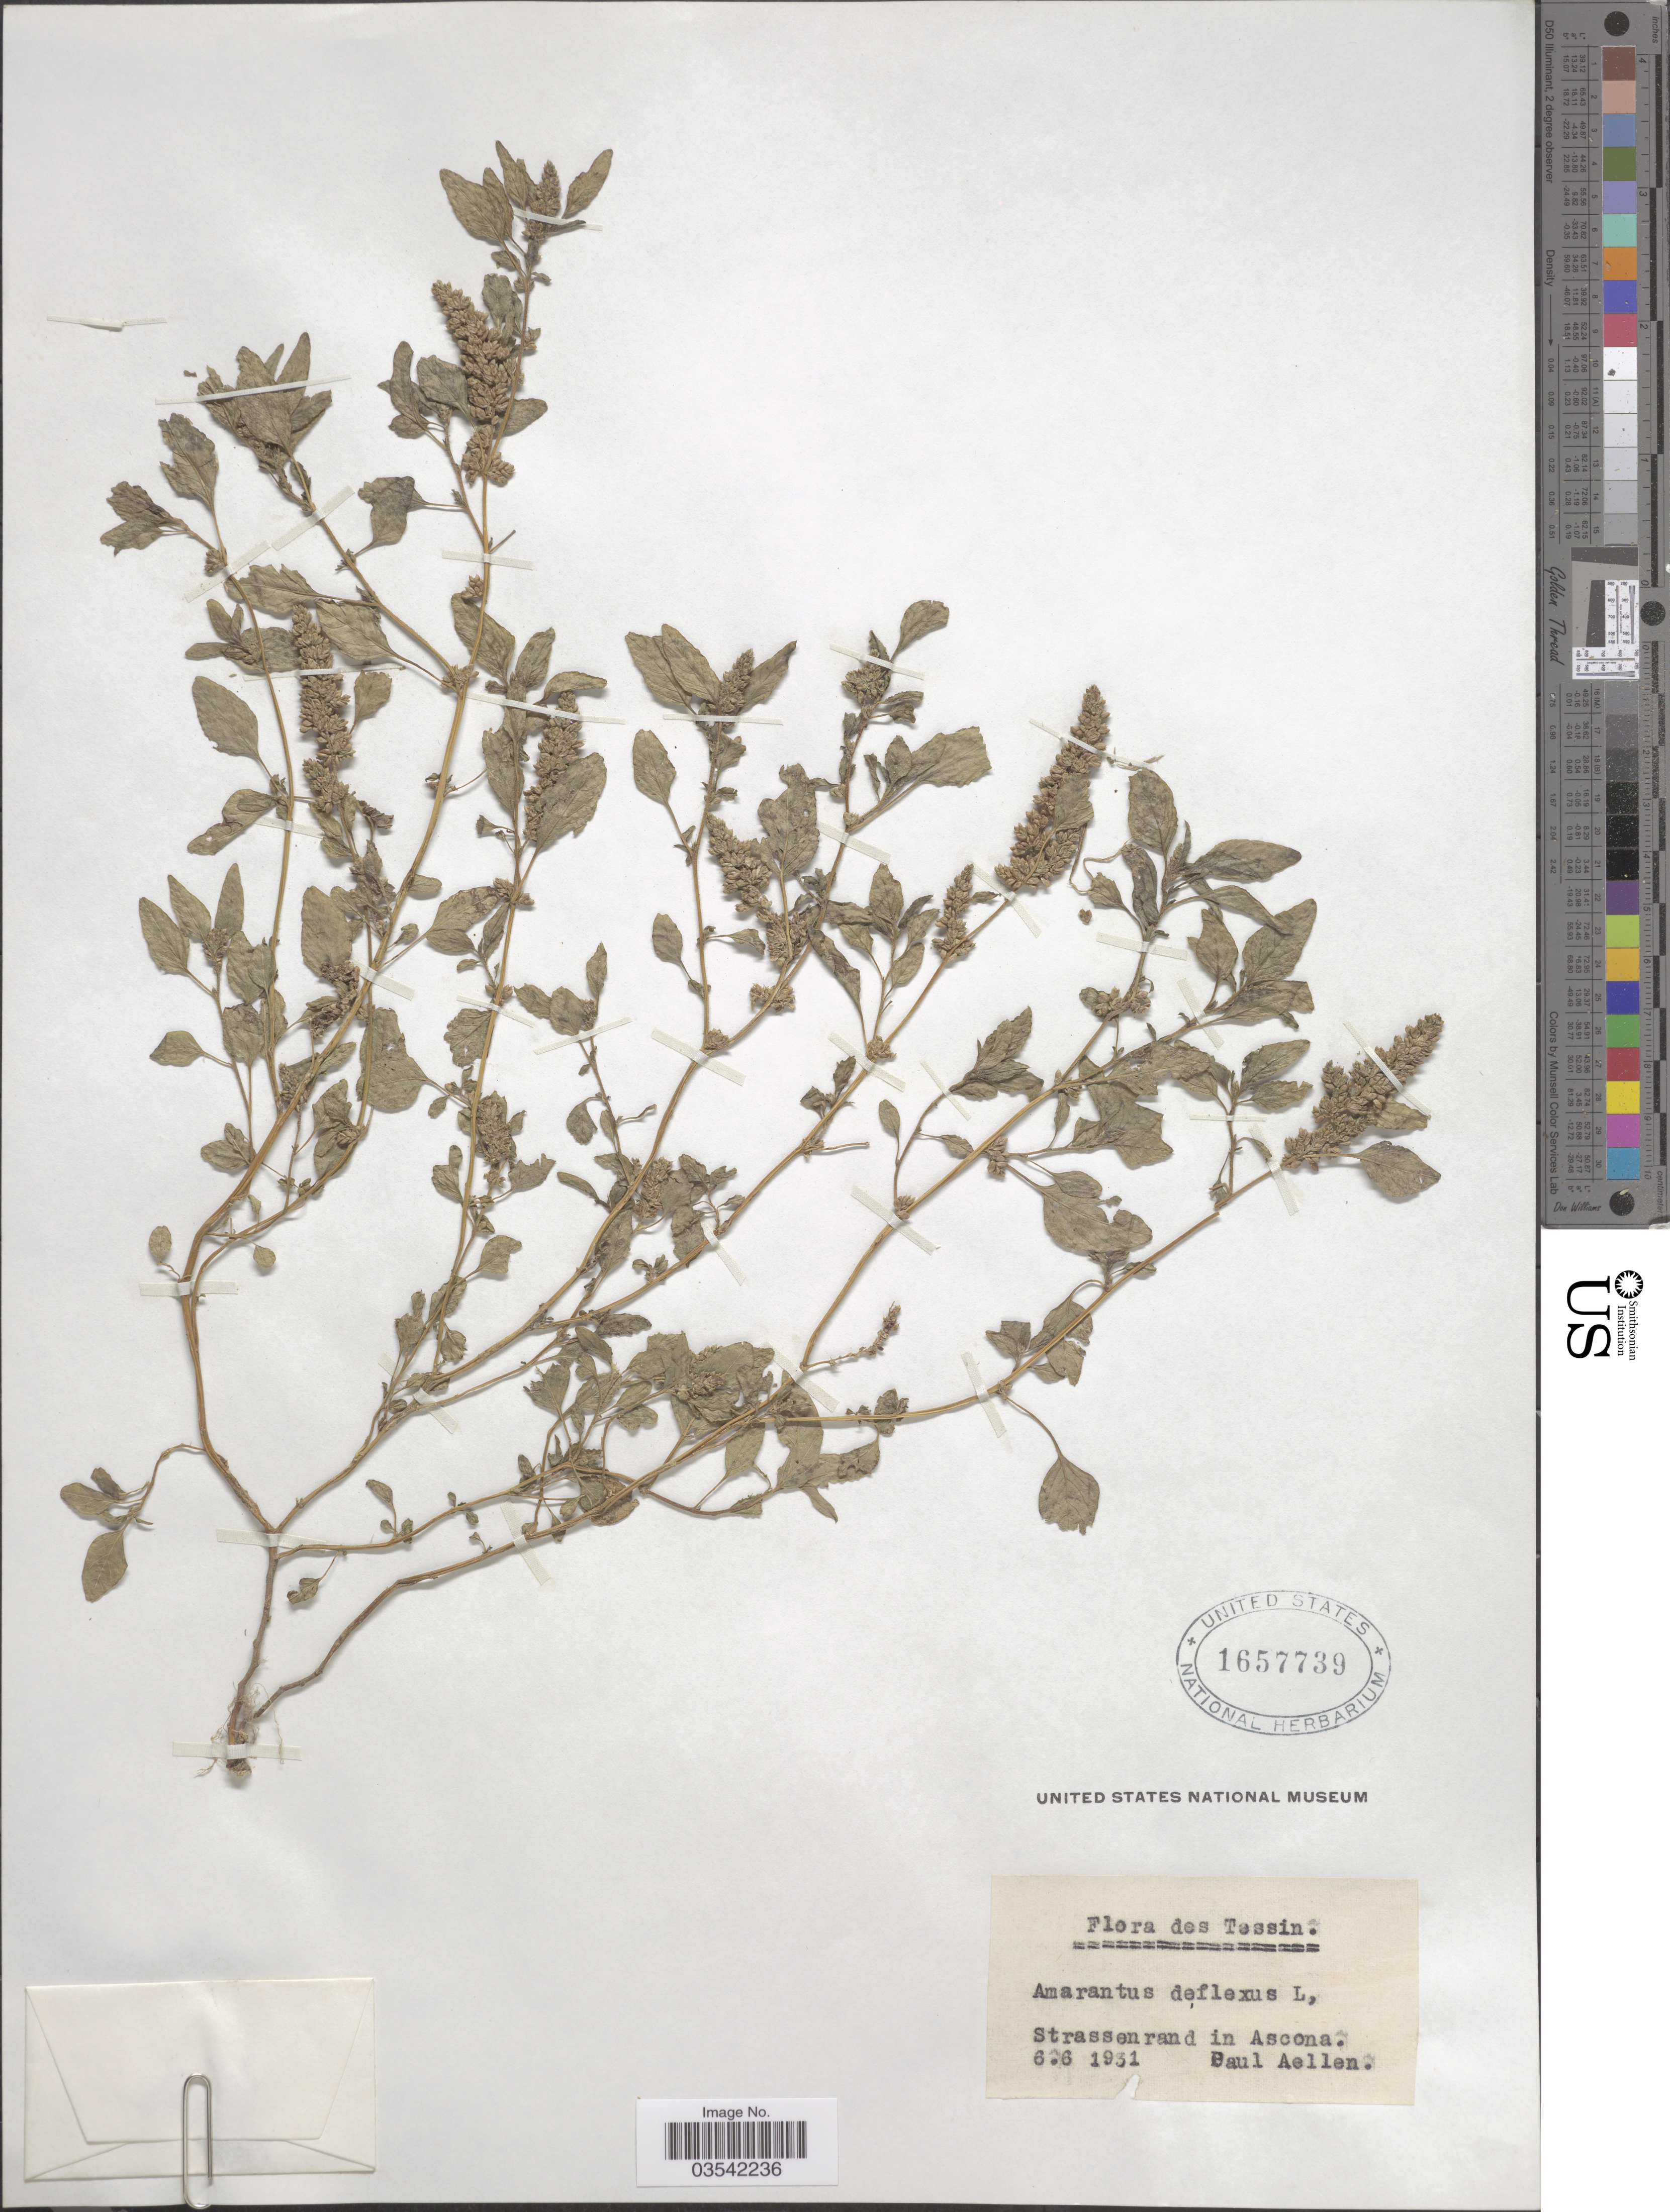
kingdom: Plantae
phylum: Tracheophyta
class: Magnoliopsida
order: Caryophyllales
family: Amaranthaceae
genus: Amaranthus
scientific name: Amaranthus deflexus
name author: L.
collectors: P. Aellen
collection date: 1931-06-06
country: Switzerland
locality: Tessin. Strassenrand in Ascona.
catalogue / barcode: US 1657739